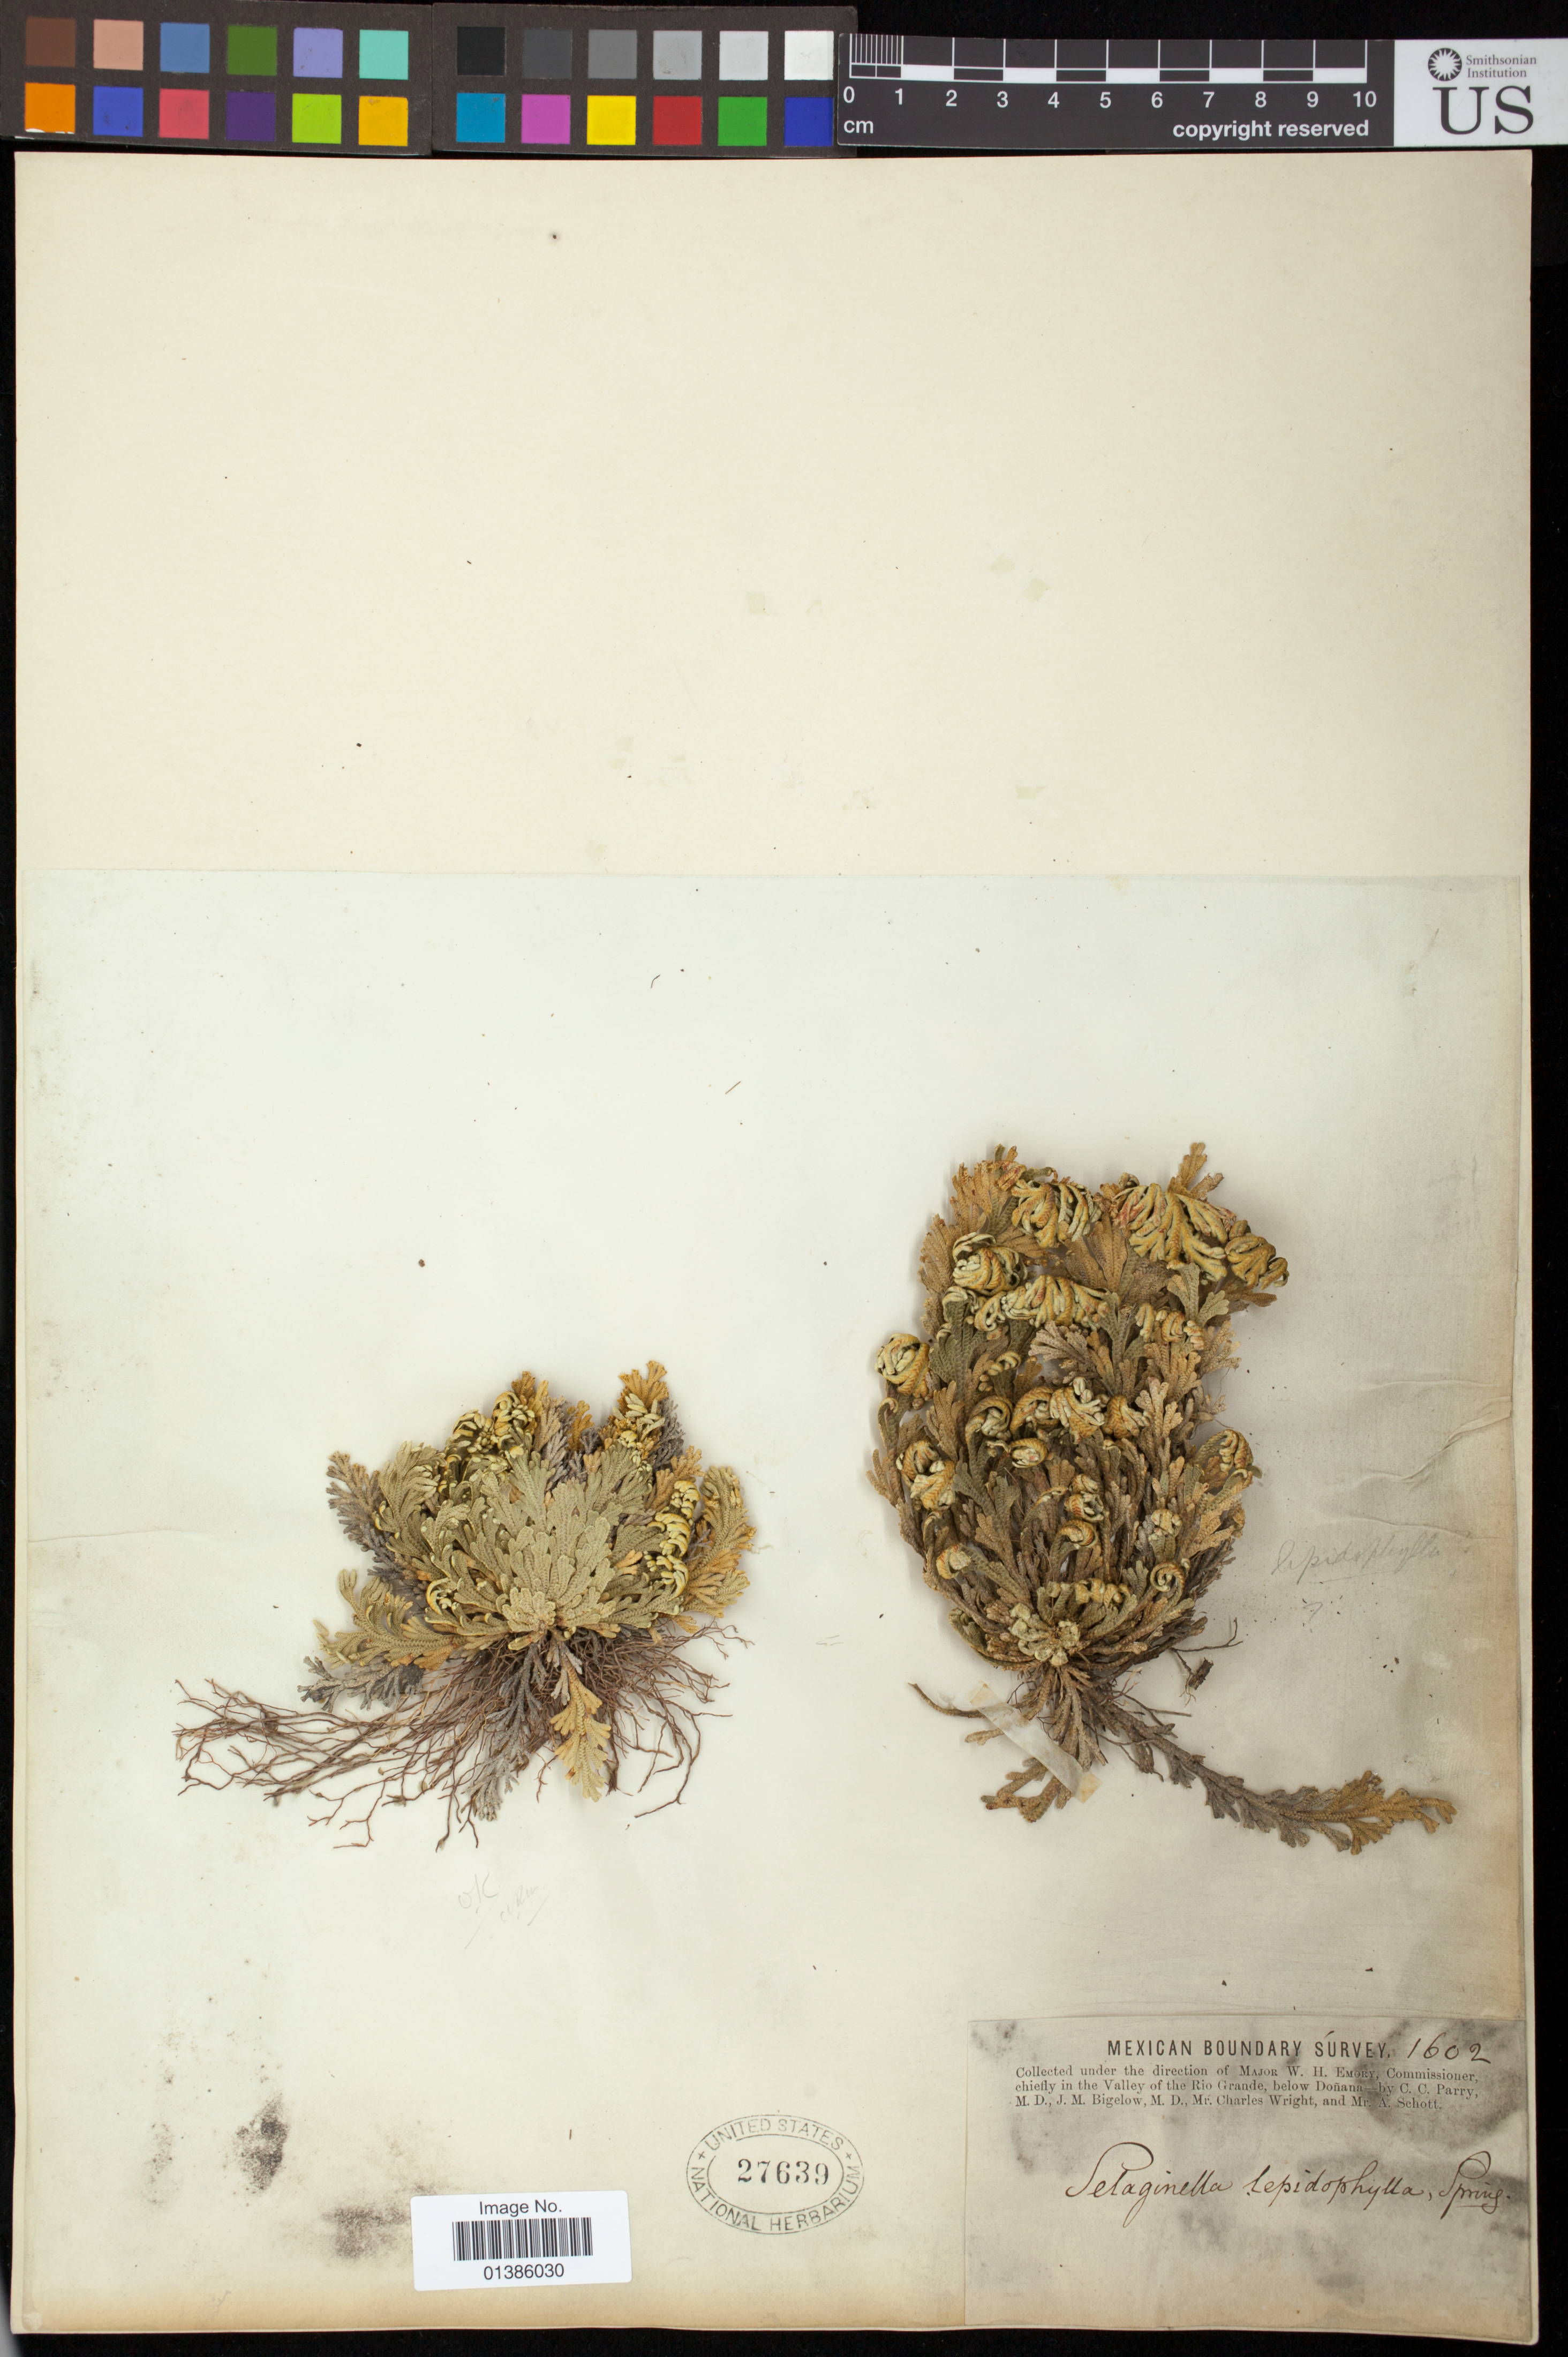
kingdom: Plantae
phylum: Tracheophyta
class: Lycopodiopsida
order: Selaginellales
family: Selaginellaceae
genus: Selaginella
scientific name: Selaginella lepidophylla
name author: (Hook. & Grev.) Spring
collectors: C. C. Parry, J. M. Bigelow, C. Wright & A. C. V. Schott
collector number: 1602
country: Mexico / United States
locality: Valley of the Rio Grande, below Donana.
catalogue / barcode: US 27639